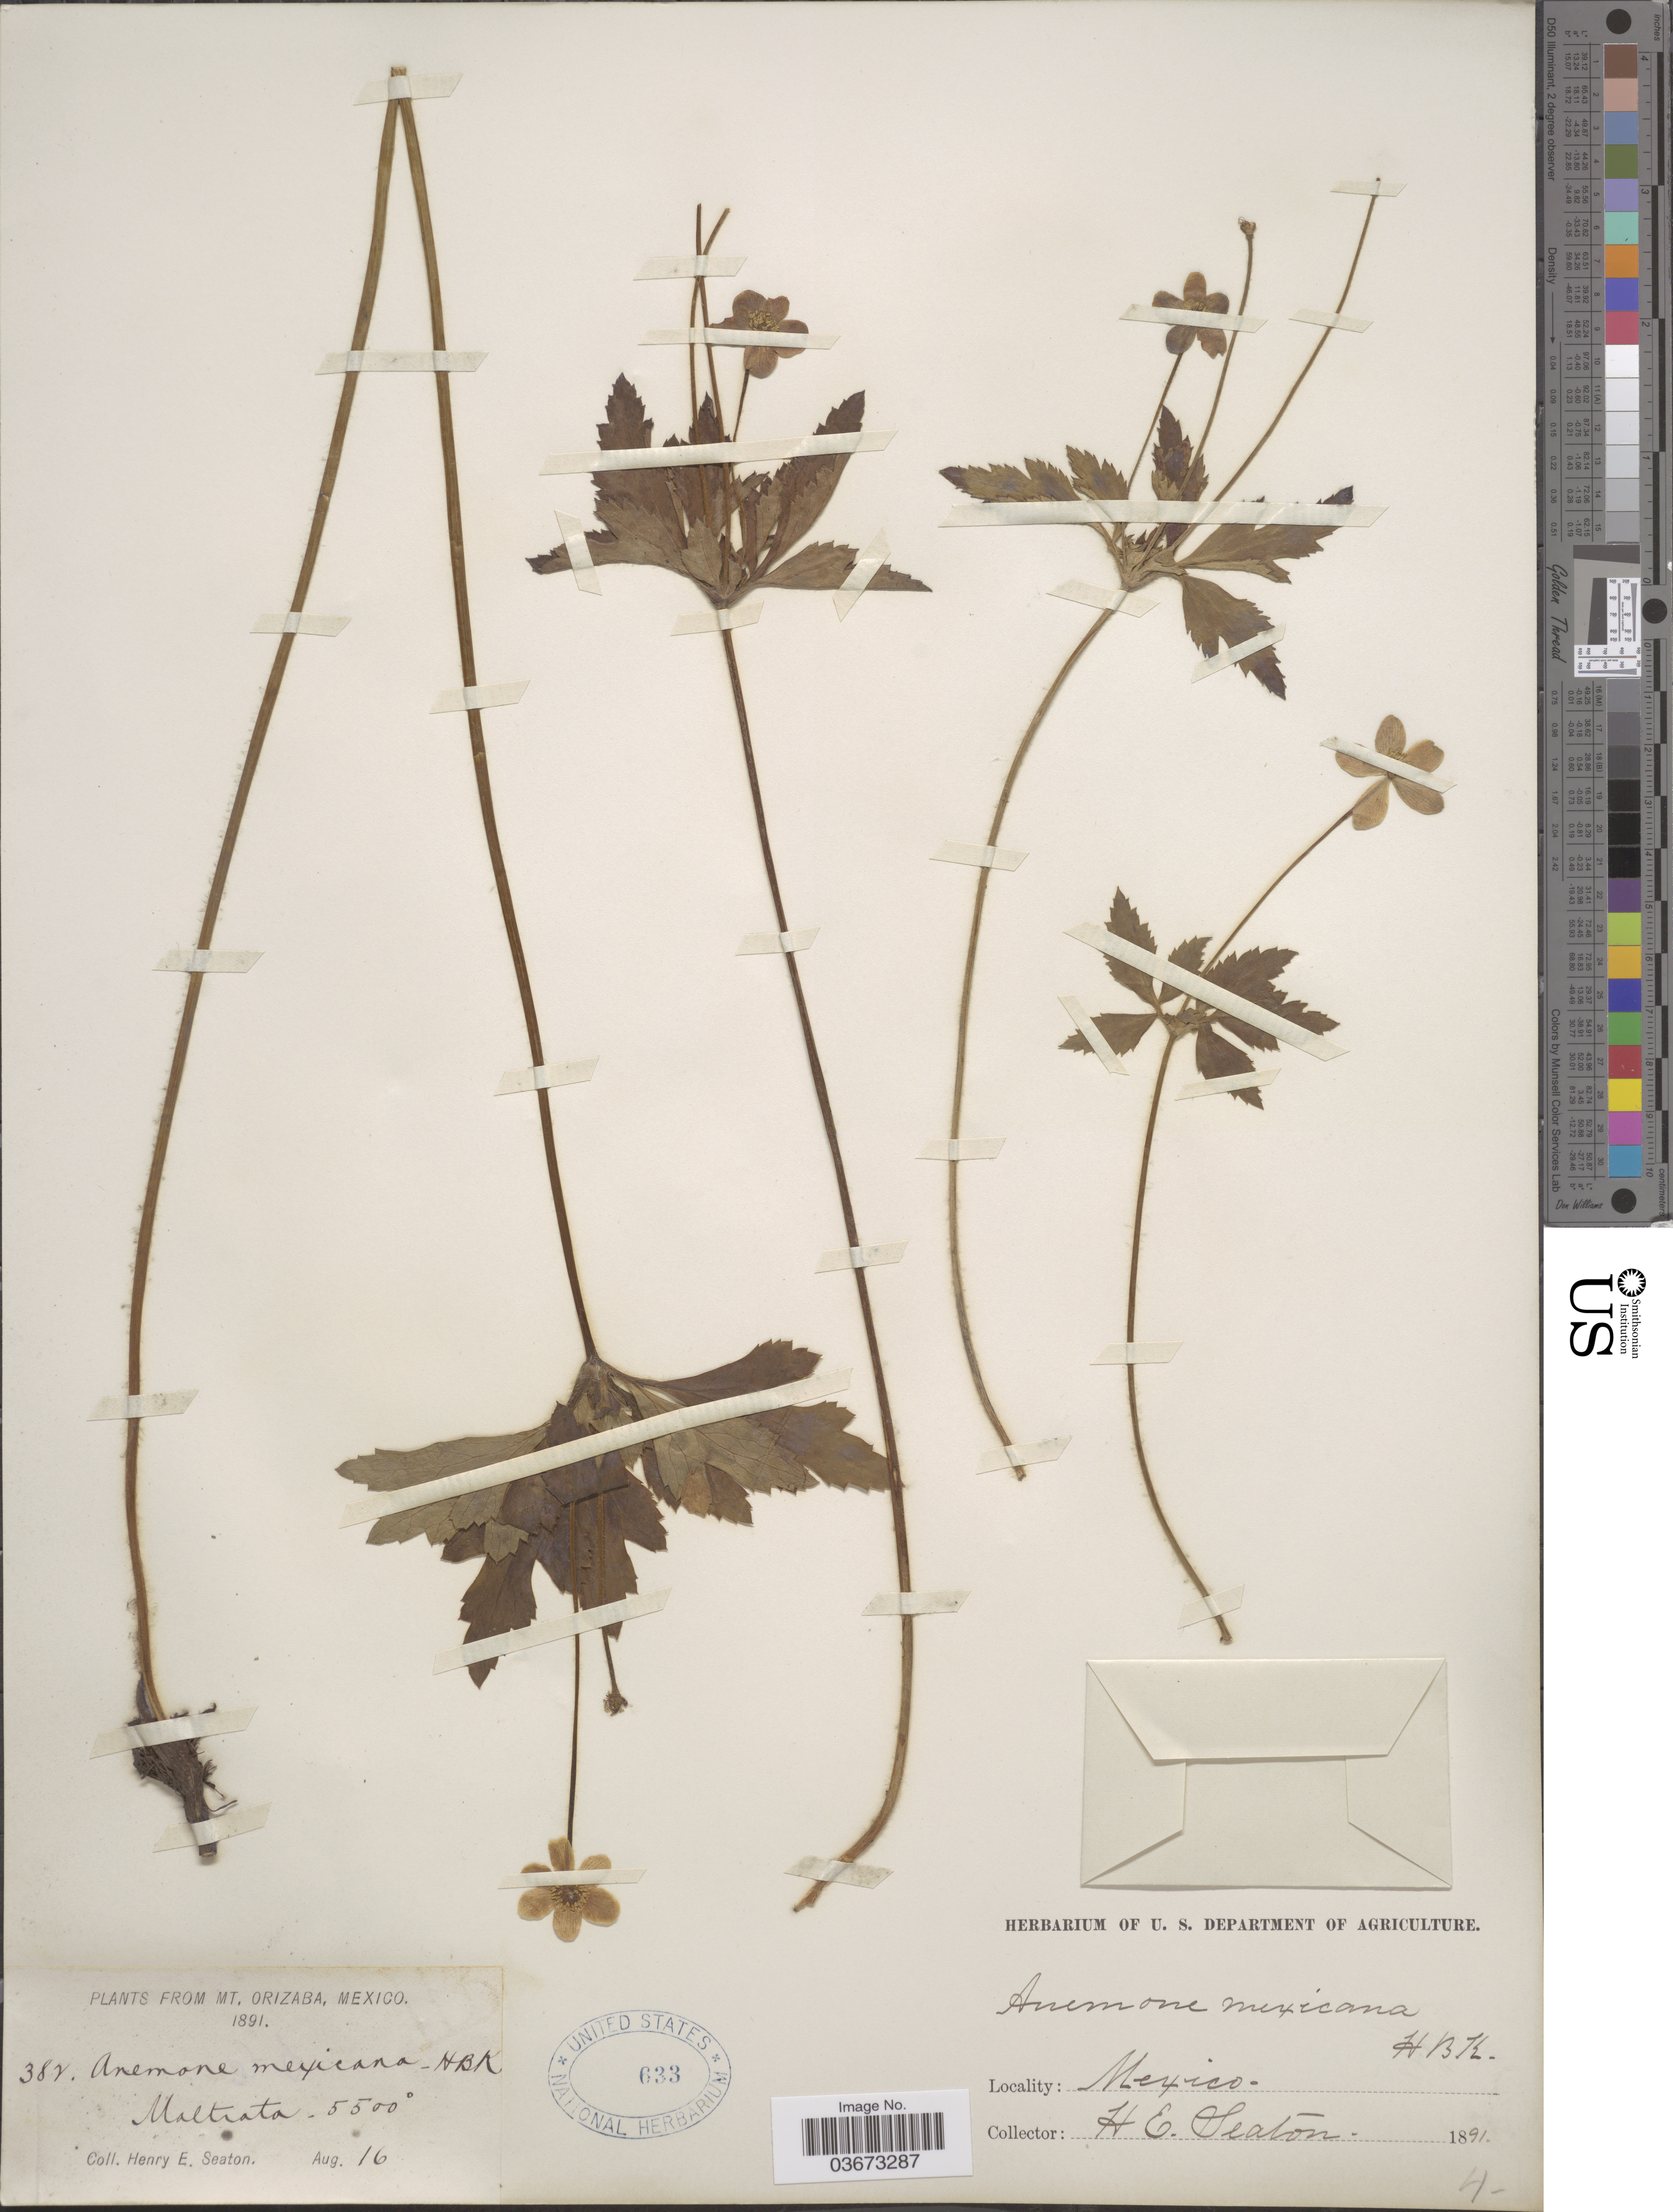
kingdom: Plantae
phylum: Tracheophyta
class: Magnoliopsida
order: Ranunculales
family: Ranunculaceae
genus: Anemone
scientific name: Anemone mexicana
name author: Kunth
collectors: H. E. Seaton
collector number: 382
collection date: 1891-08-16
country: Mexico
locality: Mt. Orizaba. Maltrata.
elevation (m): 1676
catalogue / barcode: US 633